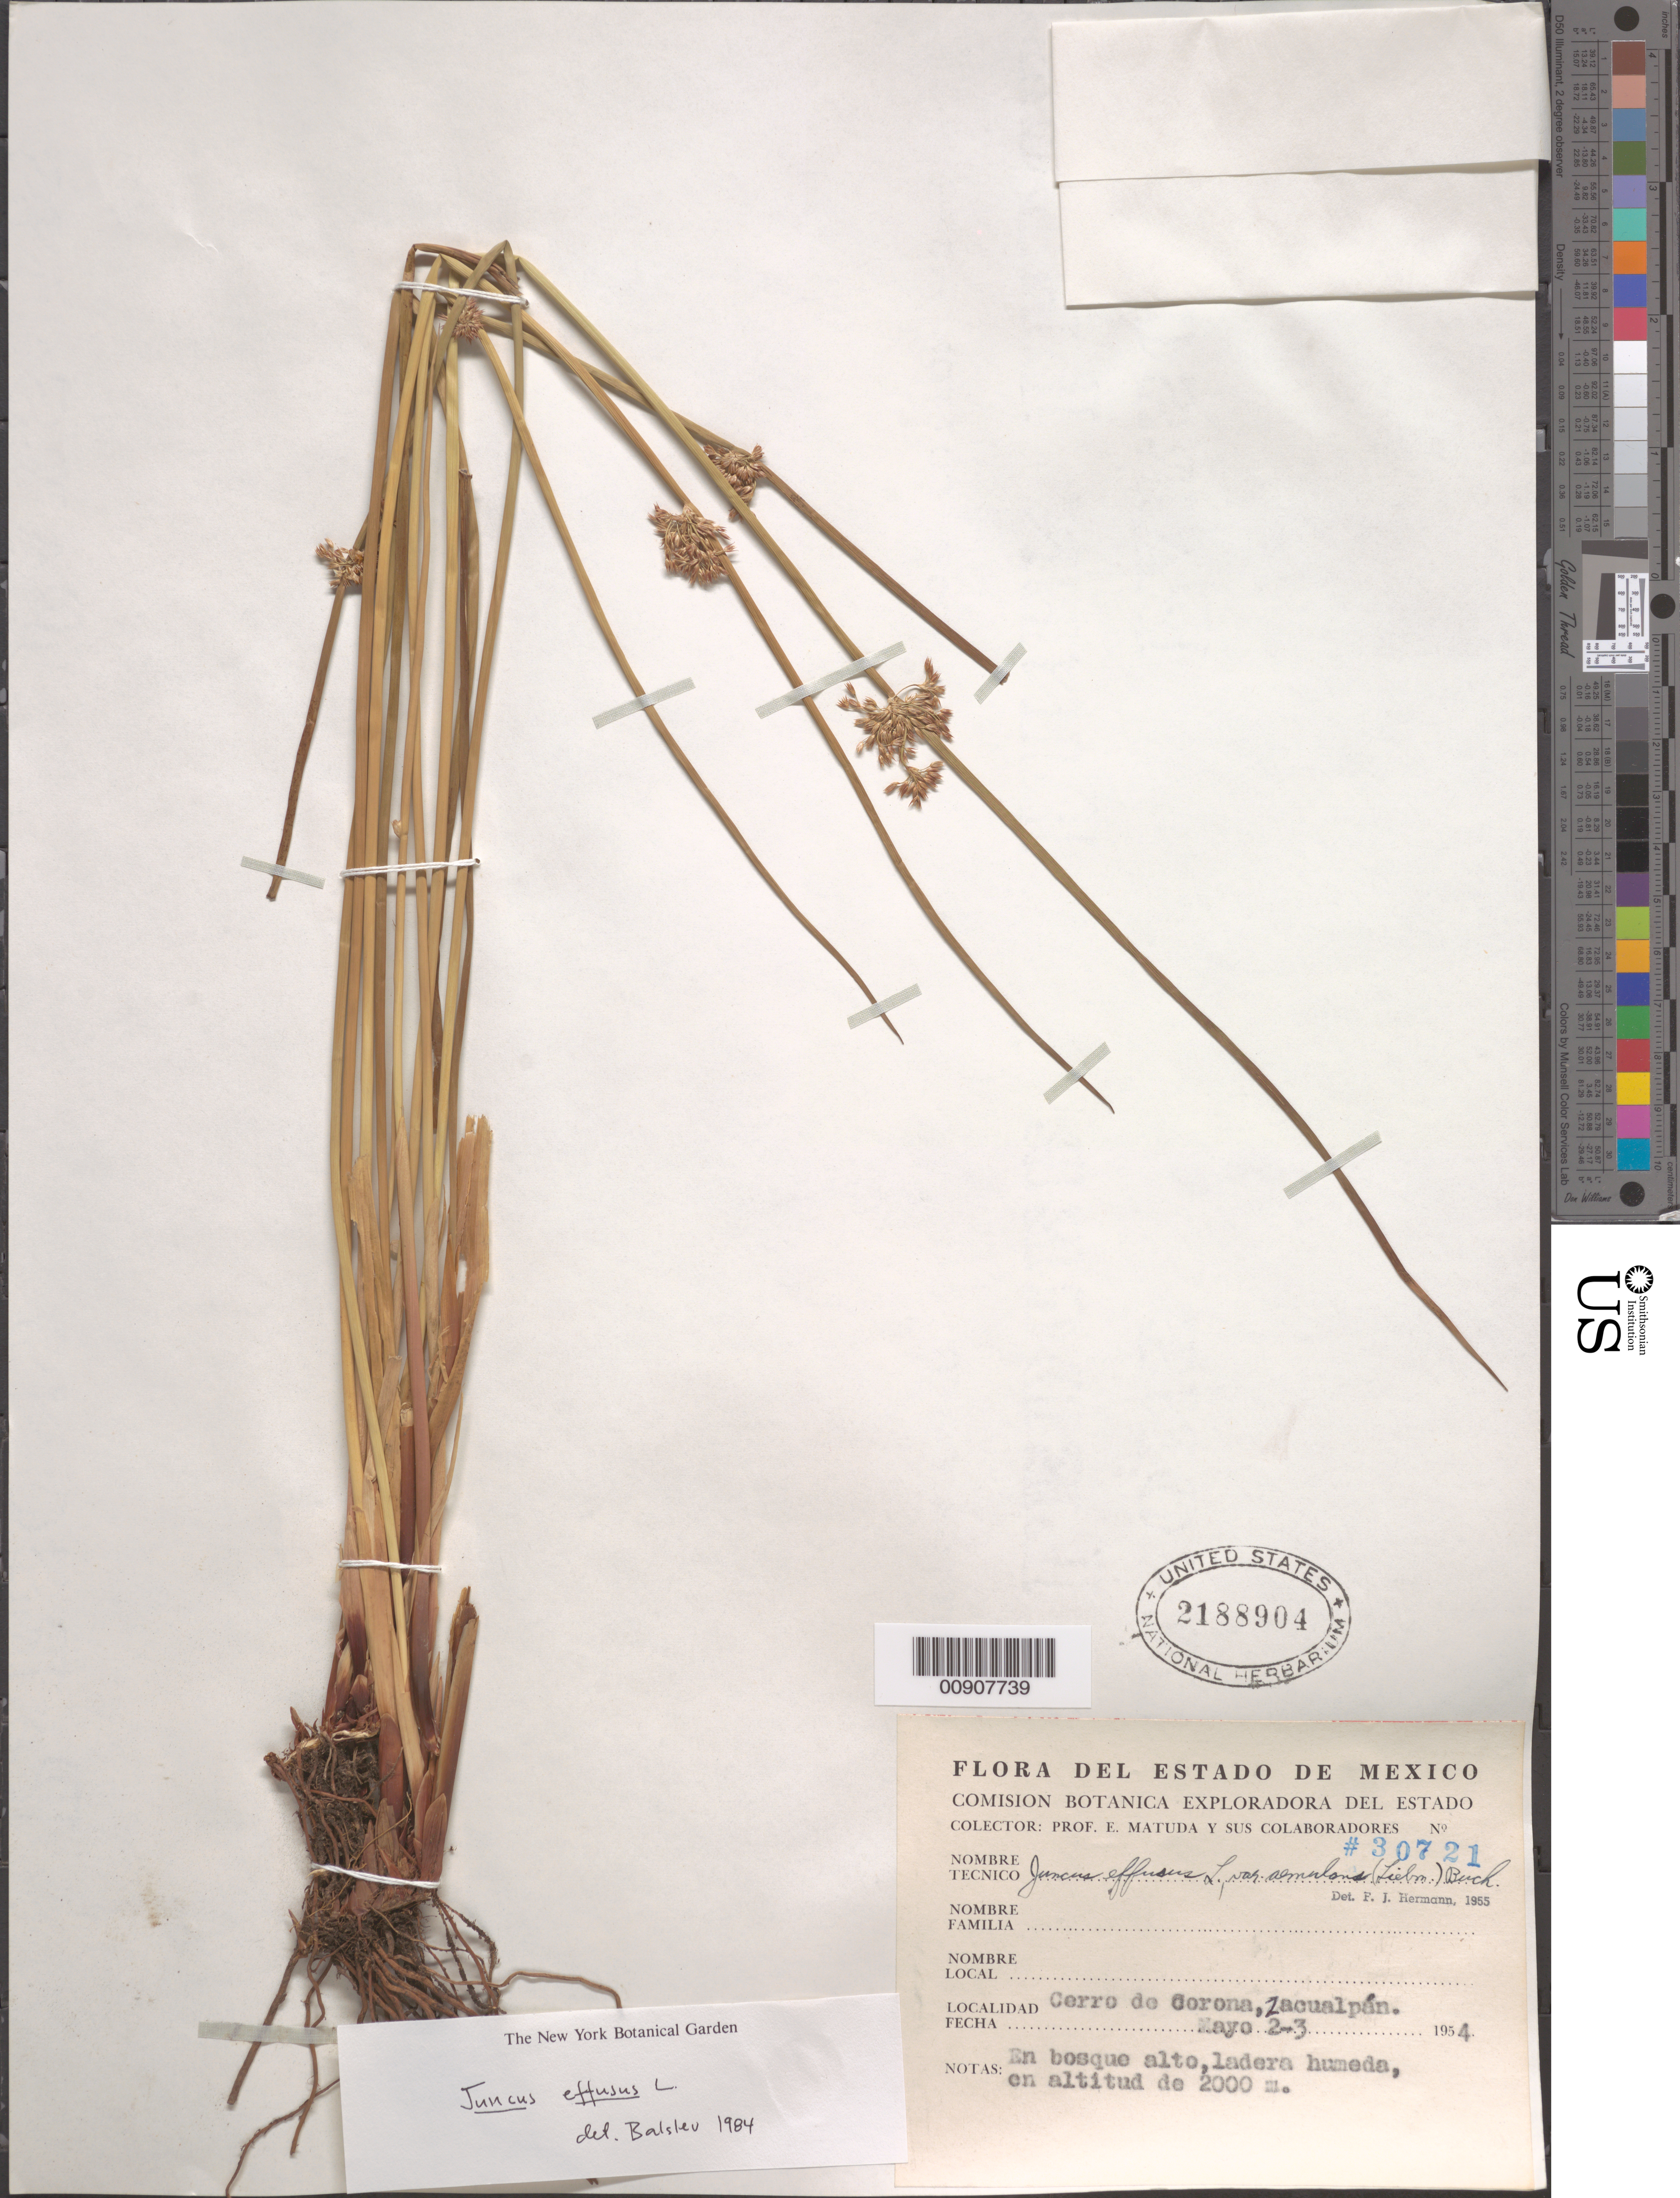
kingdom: Plantae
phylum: Tracheophyta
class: Liliopsida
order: Poales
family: Juncaceae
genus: Juncus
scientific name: Juncus effusus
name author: L.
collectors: E. Matuda & et al.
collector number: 30721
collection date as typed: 02 May 1954 to 03 May 1954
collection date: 1954-05-02/1954-05-03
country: Mexico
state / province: México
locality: Cerro de Corona, Zacualpán, Estado de México.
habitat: En bosque alto, ladera húmeda.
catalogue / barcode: US 2188904